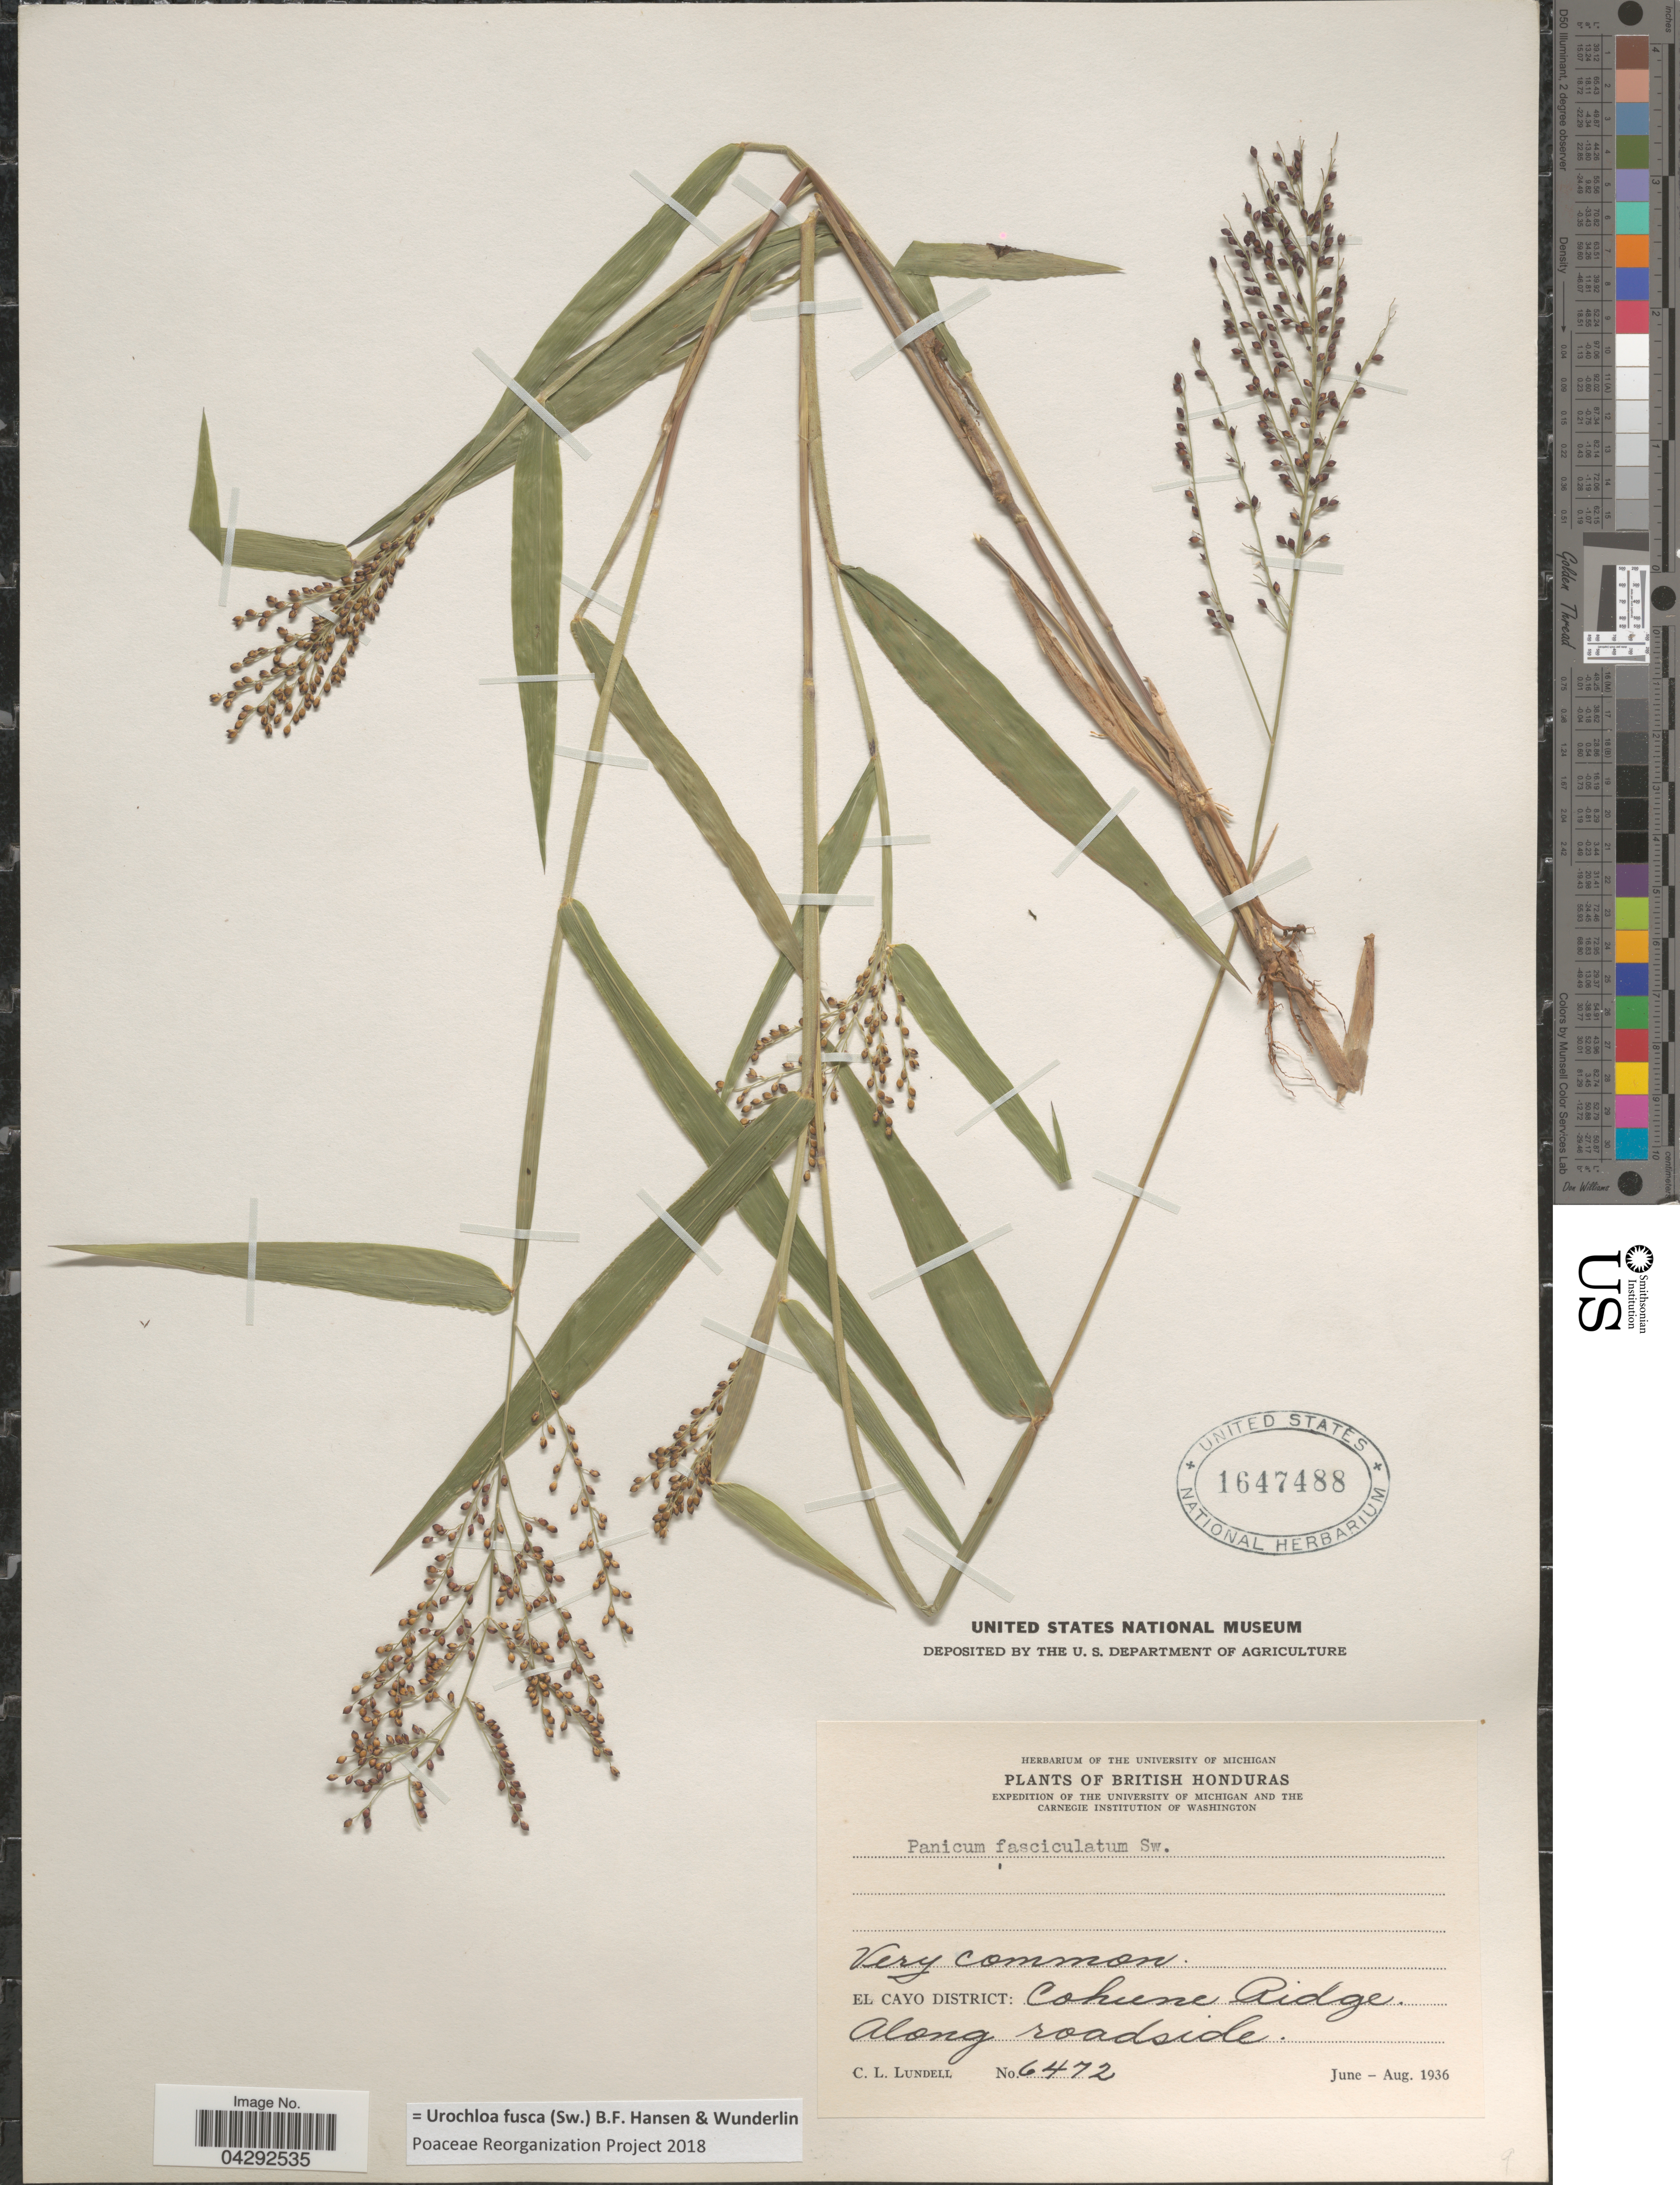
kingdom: Plantae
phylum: Tracheophyta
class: Liliopsida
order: Poales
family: Poaceae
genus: Urochloa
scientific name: Urochloa fusca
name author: (Sw.) B.F. Hansen & Wunderlin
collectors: C. L. Lundell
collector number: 6472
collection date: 1936-06/1936-08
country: Belize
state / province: Cayo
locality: British Honduras. Expedition of the University of Michigan and the Carnegie Institution of Washington. Very common. El Cayo District: Cohune Ridge. Along roadside.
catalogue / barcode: US 1647488